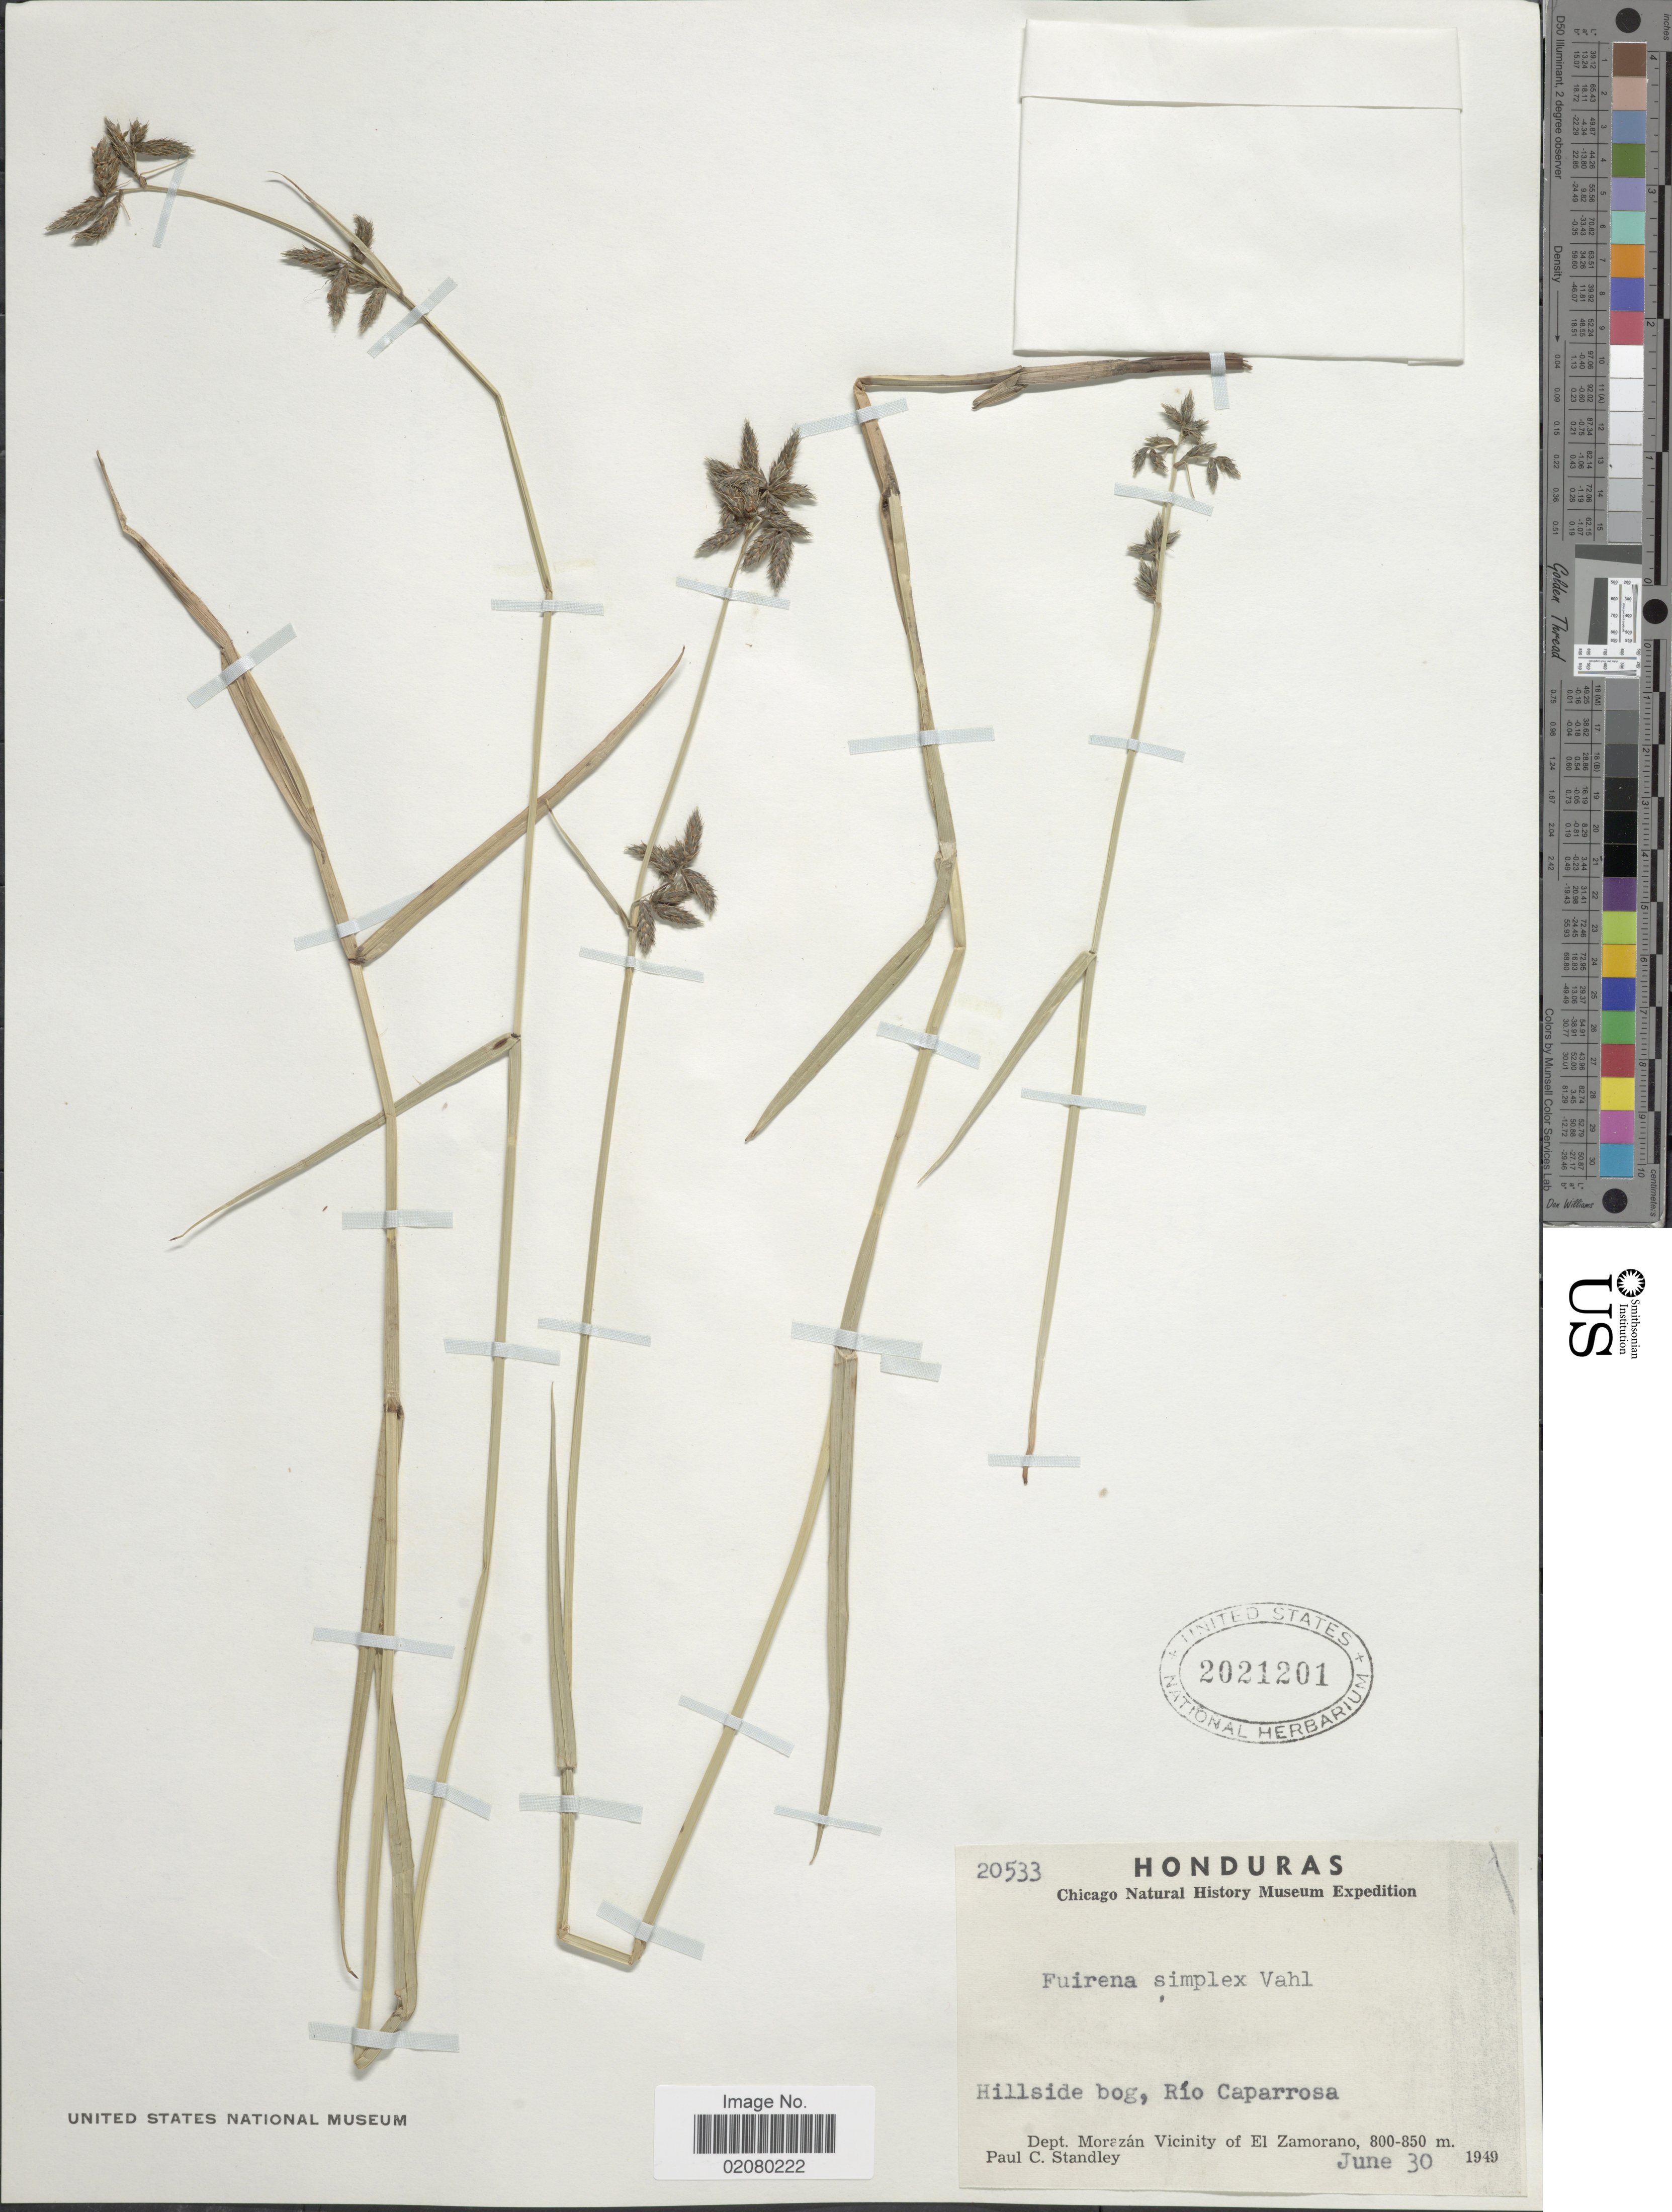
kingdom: Plantae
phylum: Tracheophyta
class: Liliopsida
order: Poales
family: Cyperaceae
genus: Fuirena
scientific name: Fuirena simplex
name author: Vahl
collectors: P. C. Standley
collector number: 20533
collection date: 1949-06-30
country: Honduras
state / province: Fco. Morazán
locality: Hillside bog, Rio Caparrosa. Dept. Morazan Vicinity of El Zamorano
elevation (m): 800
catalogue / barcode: US 2021201